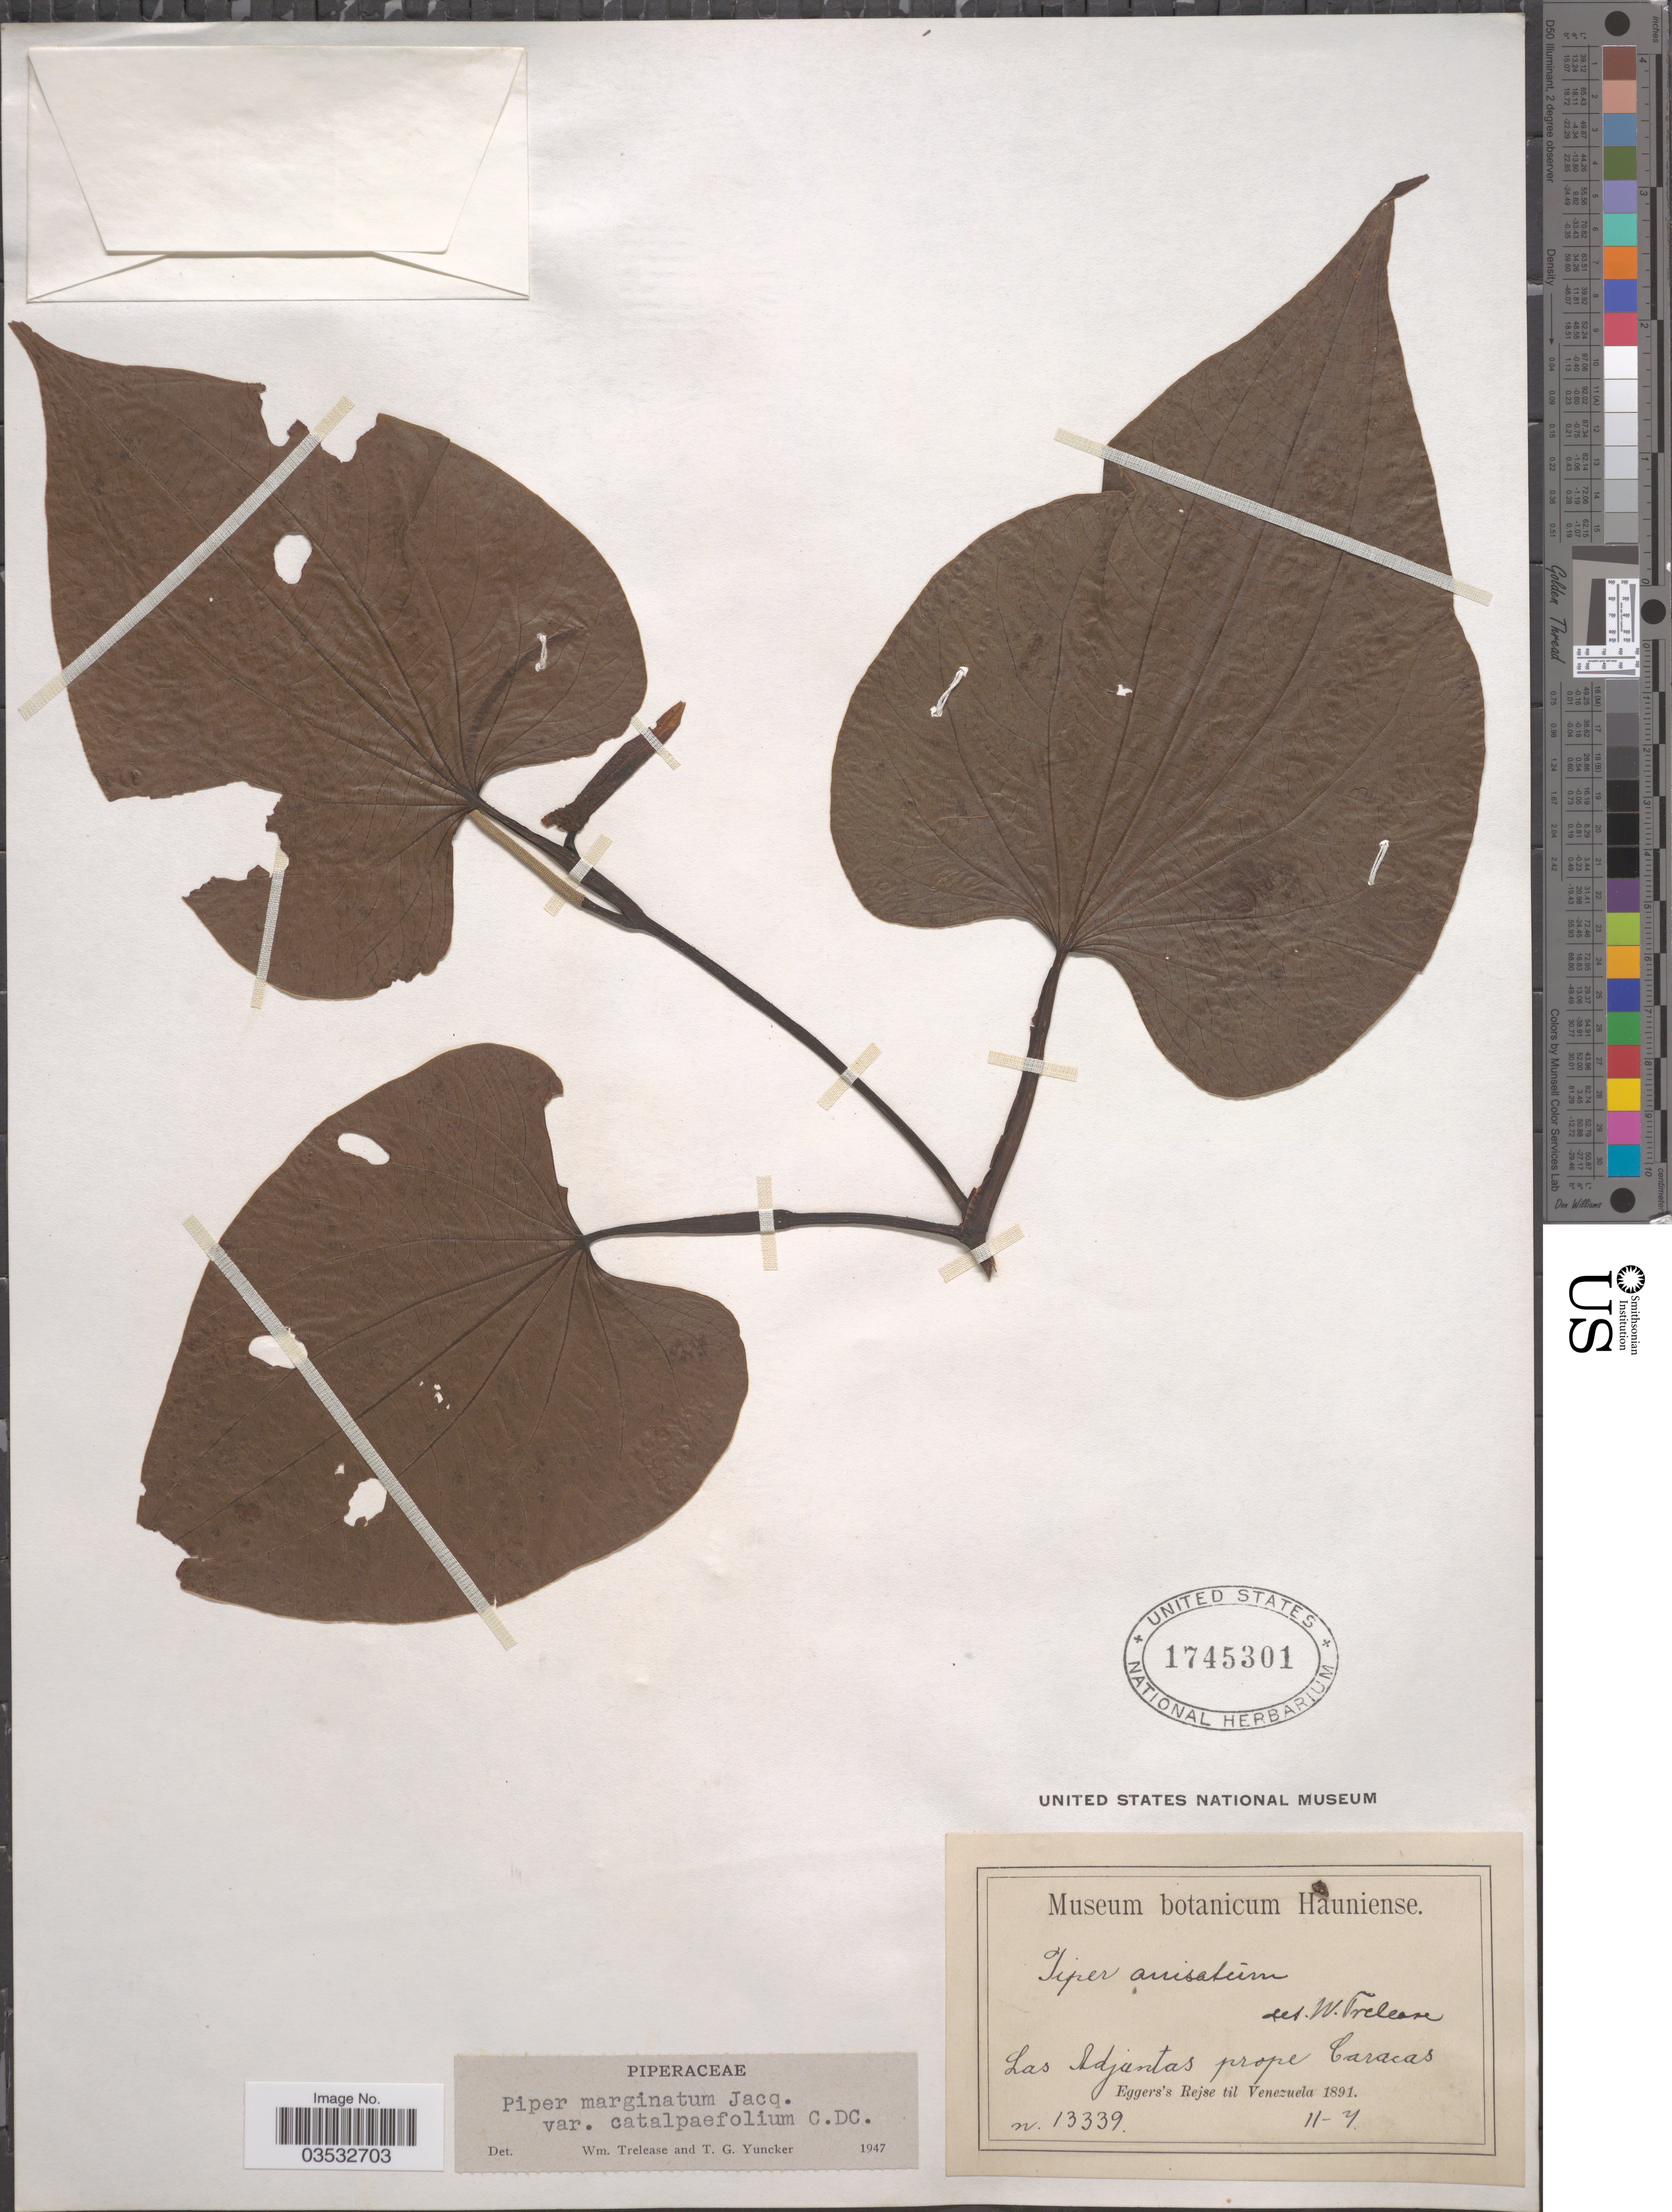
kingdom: Plantae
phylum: Tracheophyta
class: Magnoliopsida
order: Piperales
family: Piperaceae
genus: Piper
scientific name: Piper marginatum f. catalpifolium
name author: (Kunth) Steyerm.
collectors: -. Eggers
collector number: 13339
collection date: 1891-07-11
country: Venezuela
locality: Las Adjuntas prope Caracas.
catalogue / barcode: US 1745301